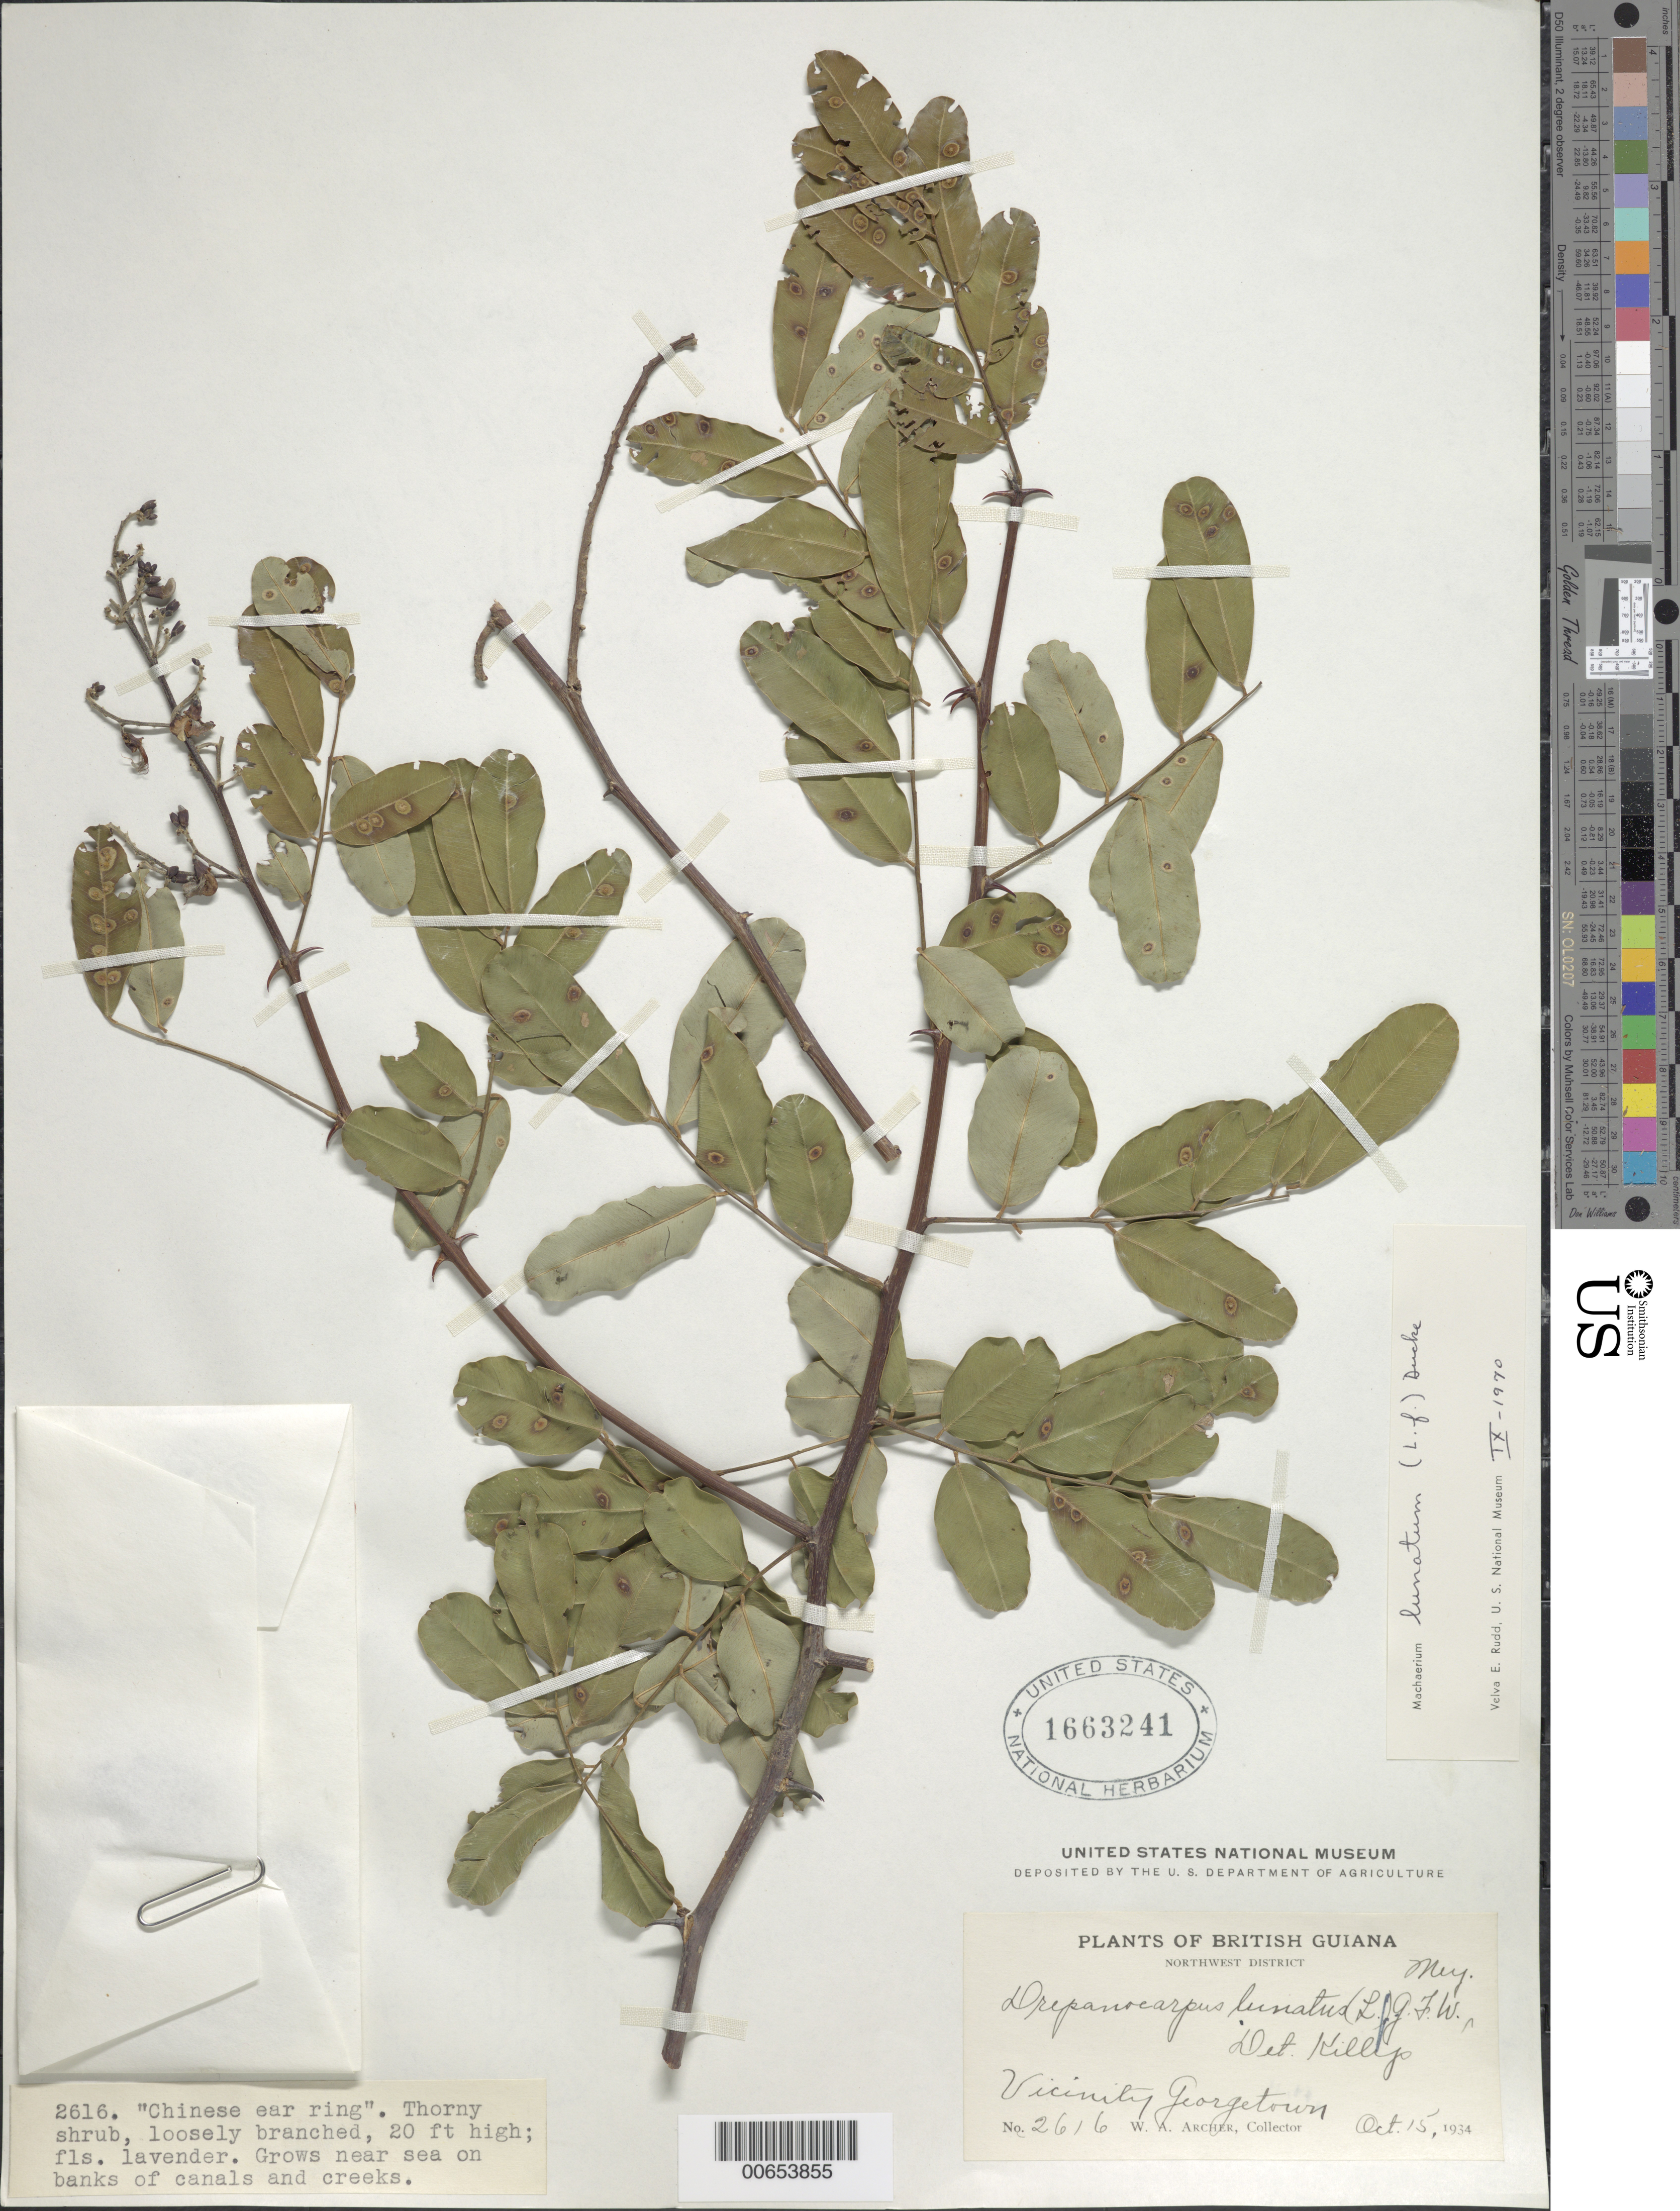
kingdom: Plantae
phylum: Tracheophyta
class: Magnoliopsida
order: Fabales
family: Fabaceae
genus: Machaerium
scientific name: Machaerium lunatum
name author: (L. f.) Ducke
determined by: Rudd, V. E.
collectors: W. A. Archer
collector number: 2616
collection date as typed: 15-Oct-34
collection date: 1934-10-15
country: Guyana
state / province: Demerara-Mahaica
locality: Georgetown, vic.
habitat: Near sea on canal banks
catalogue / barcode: US 1663241